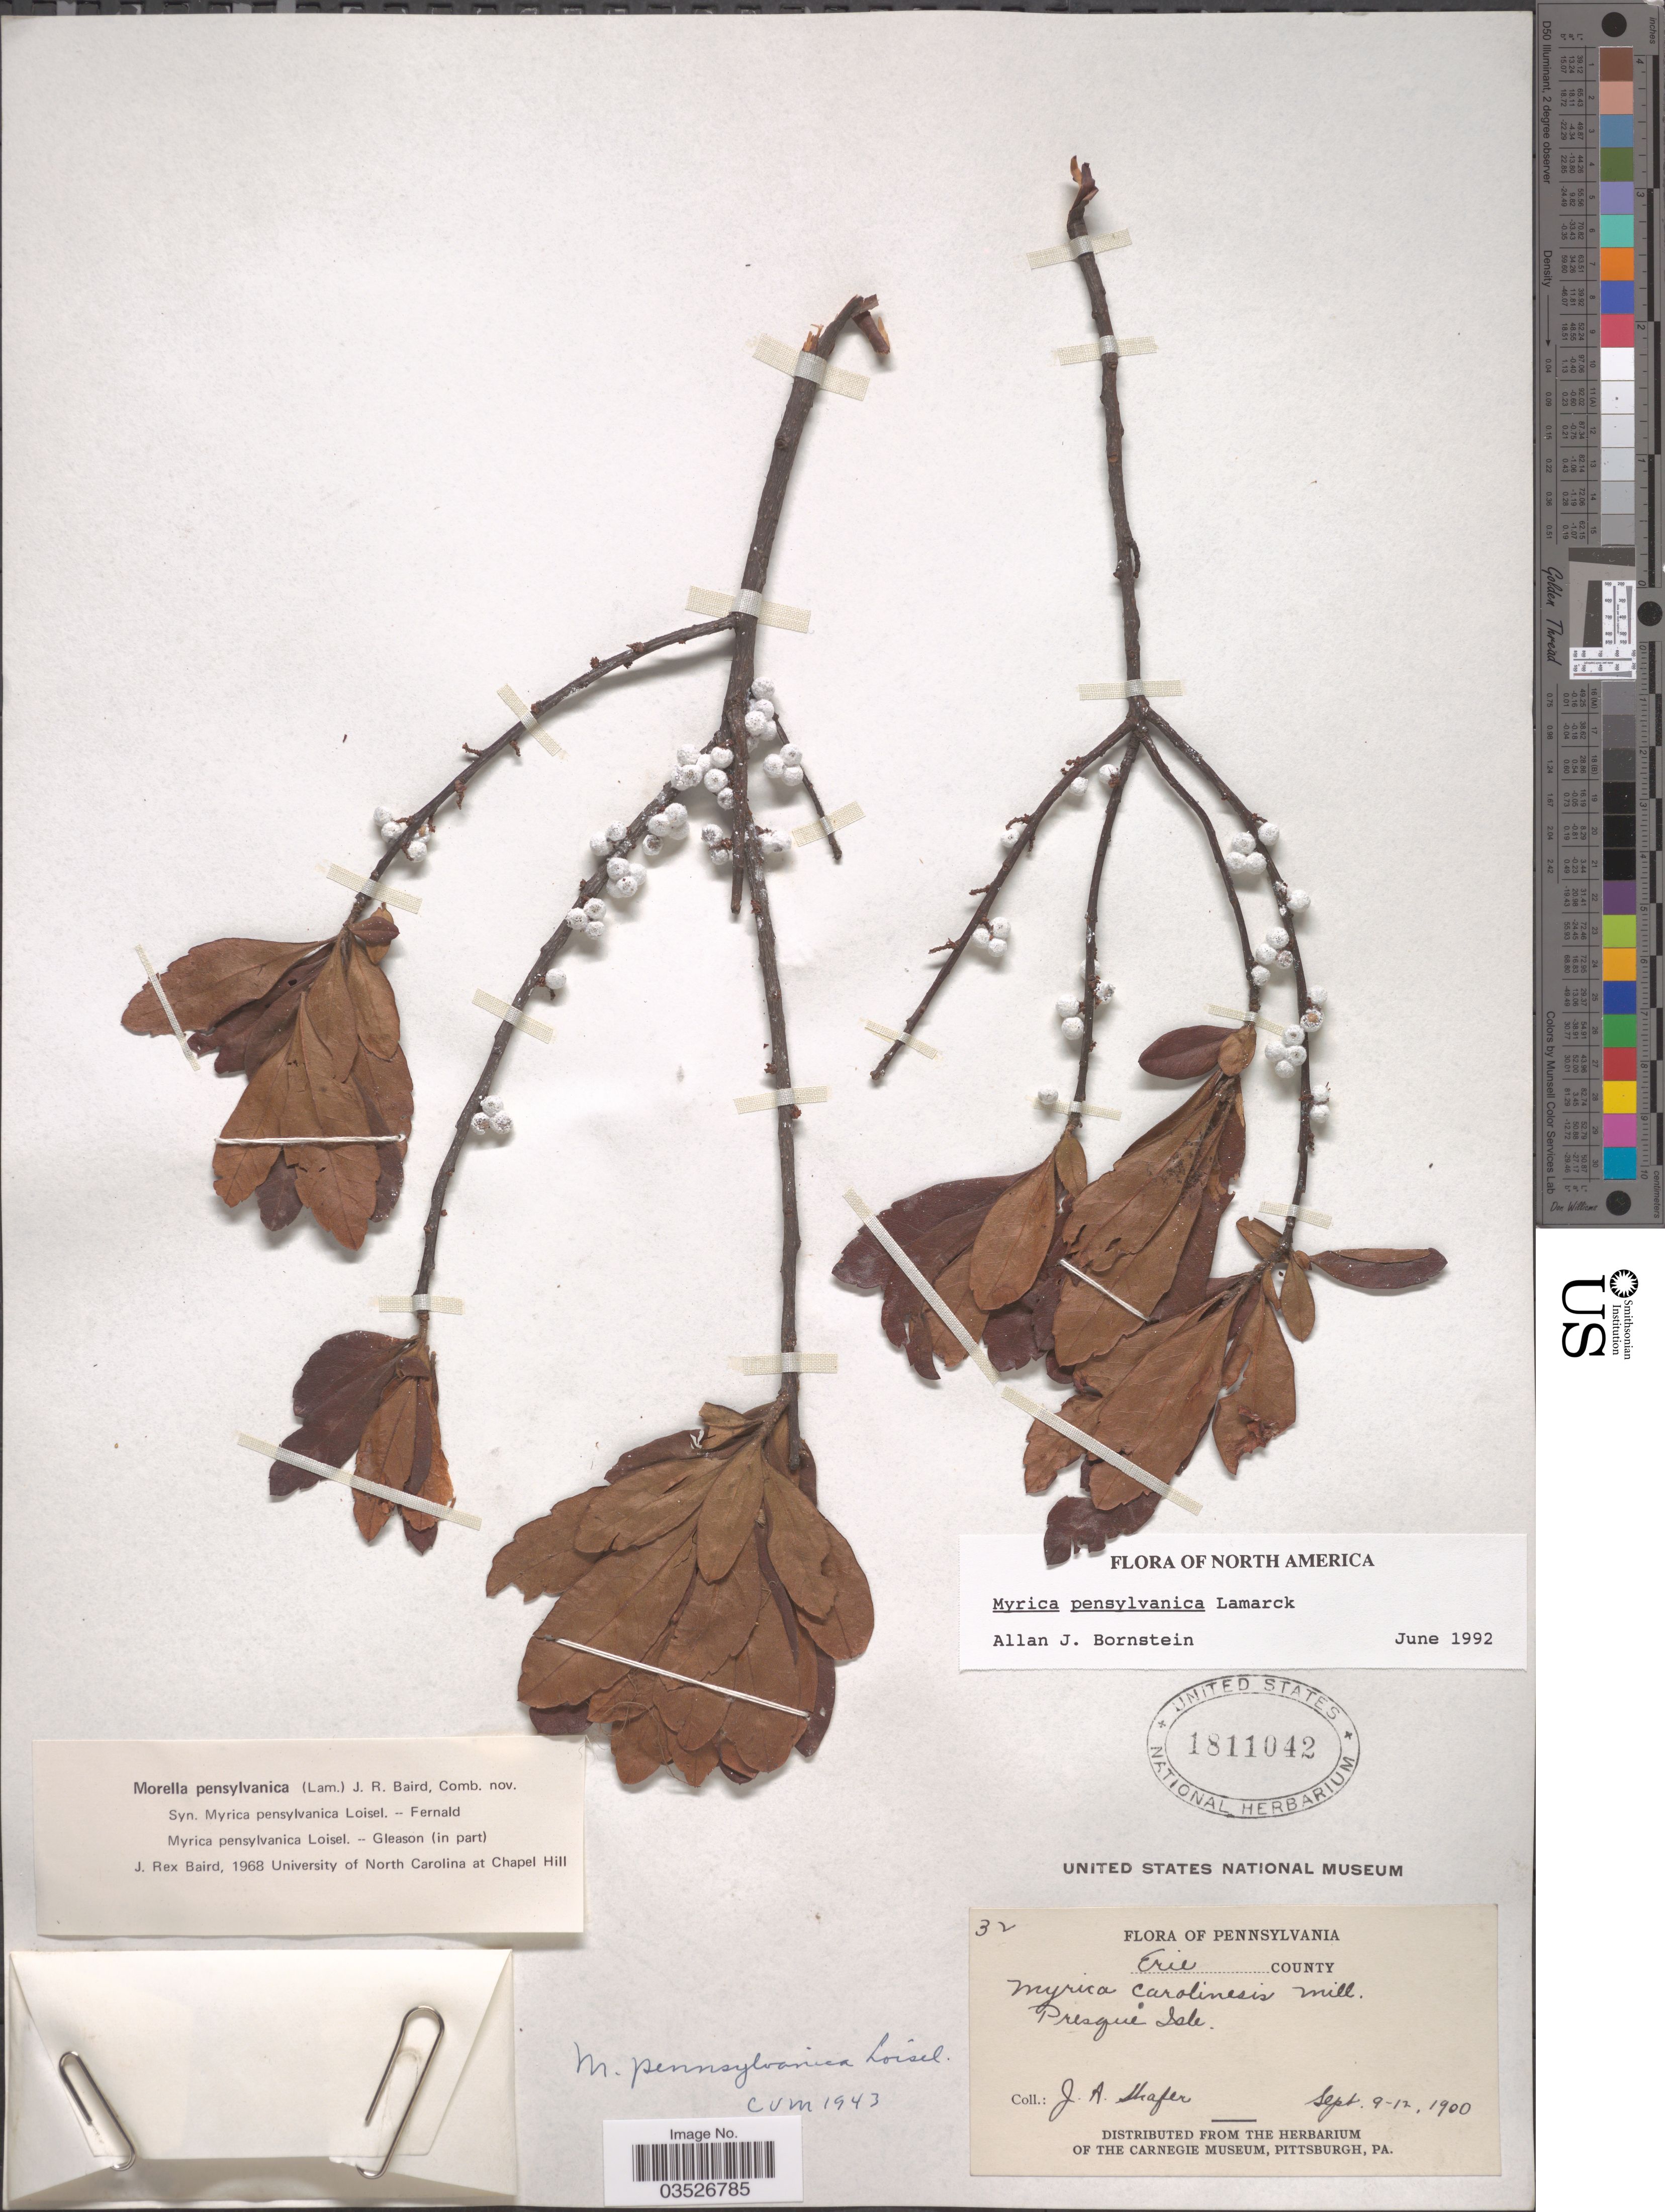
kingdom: Plantae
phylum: Tracheophyta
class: Magnoliopsida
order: Fagales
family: Myricaceae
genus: Morella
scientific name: Morella pensylvanica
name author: (Mirb.) Kartesz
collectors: J. A. Shafer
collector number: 32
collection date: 1900-09-09/1900-09-12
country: United States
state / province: Pennsylvania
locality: Erie County. Presque Isle.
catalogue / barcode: US 1811042